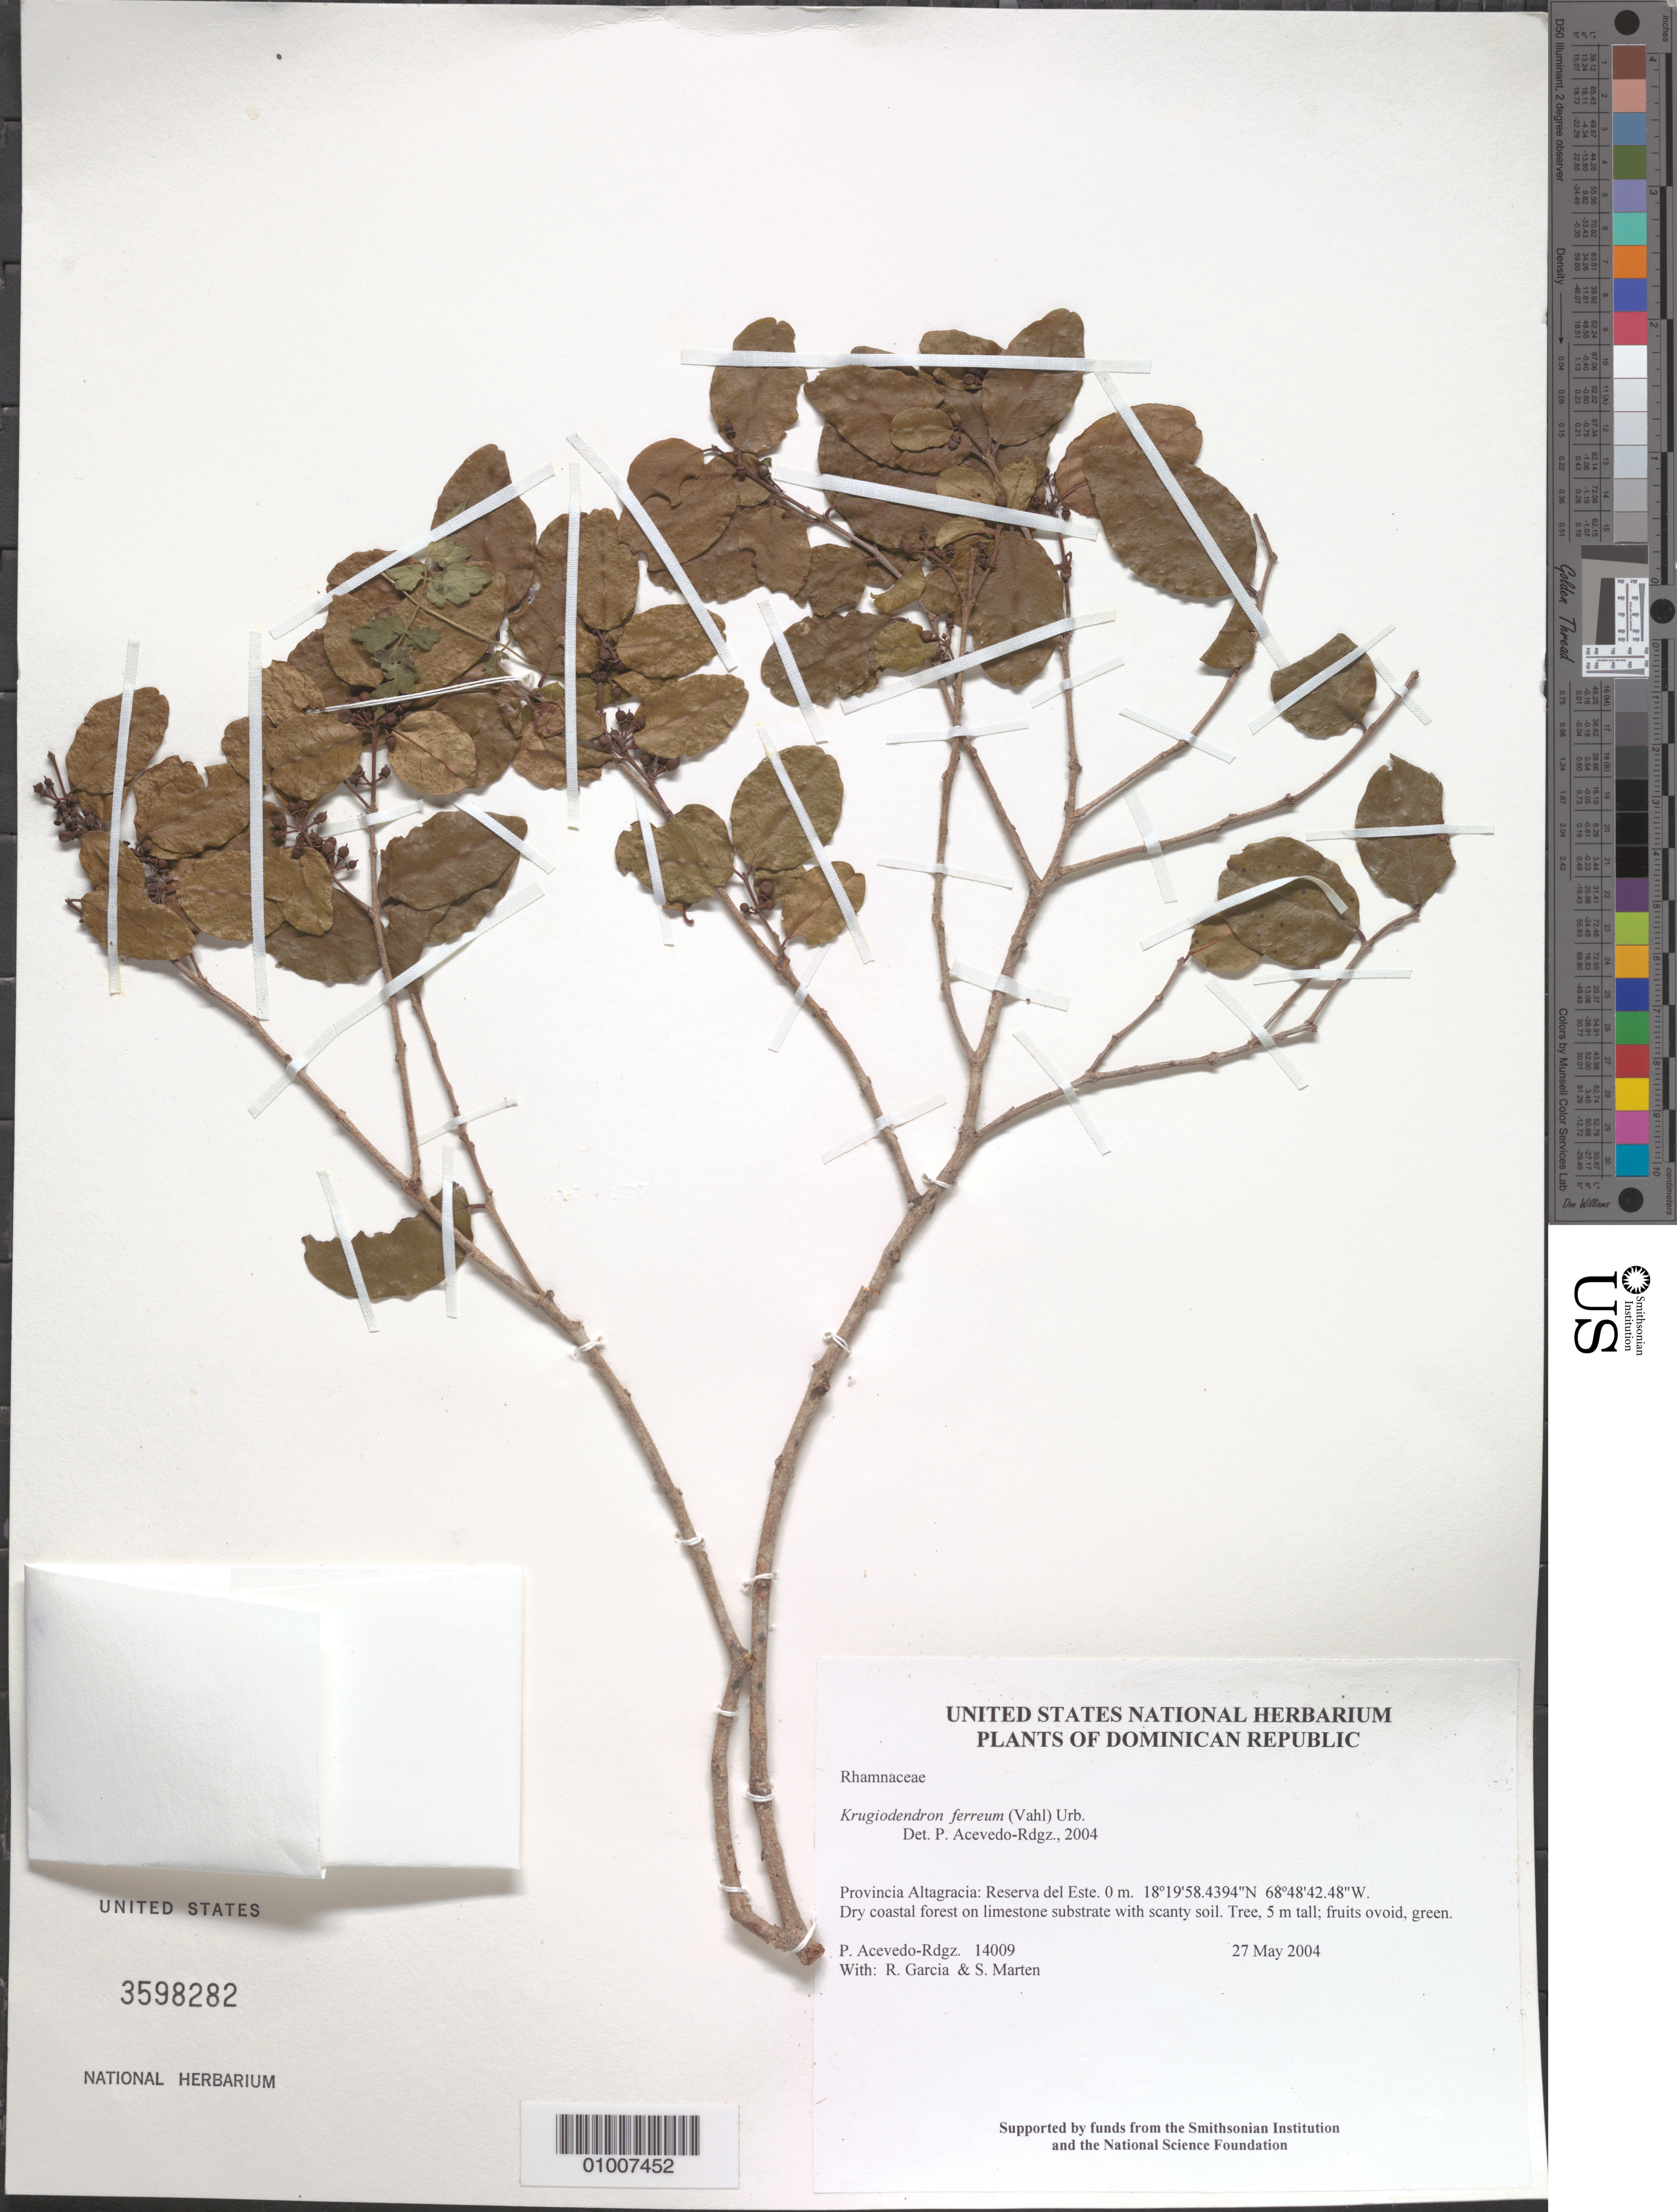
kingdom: Plantae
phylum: Tracheophyta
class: Magnoliopsida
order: Rosales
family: Rhamnaceae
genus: Krugiodendron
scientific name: Krugiodendron ferreum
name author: (Vahl) Urb.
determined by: Acevedo-Rodríguez, P., (BOT), Smithsonian Institution - National Museum of Natural History (UNITED STATES)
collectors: P. Acevedo-Rodr., R. G. García & S. Marten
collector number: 14009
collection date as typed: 27 May 2004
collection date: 2004-05-27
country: Dominican Republic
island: Hispaniola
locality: Provincia Altagracia: Reserva del Este.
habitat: Dry coastal forest on limestone substrate with scanty soil.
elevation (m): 0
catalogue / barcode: US 3598282